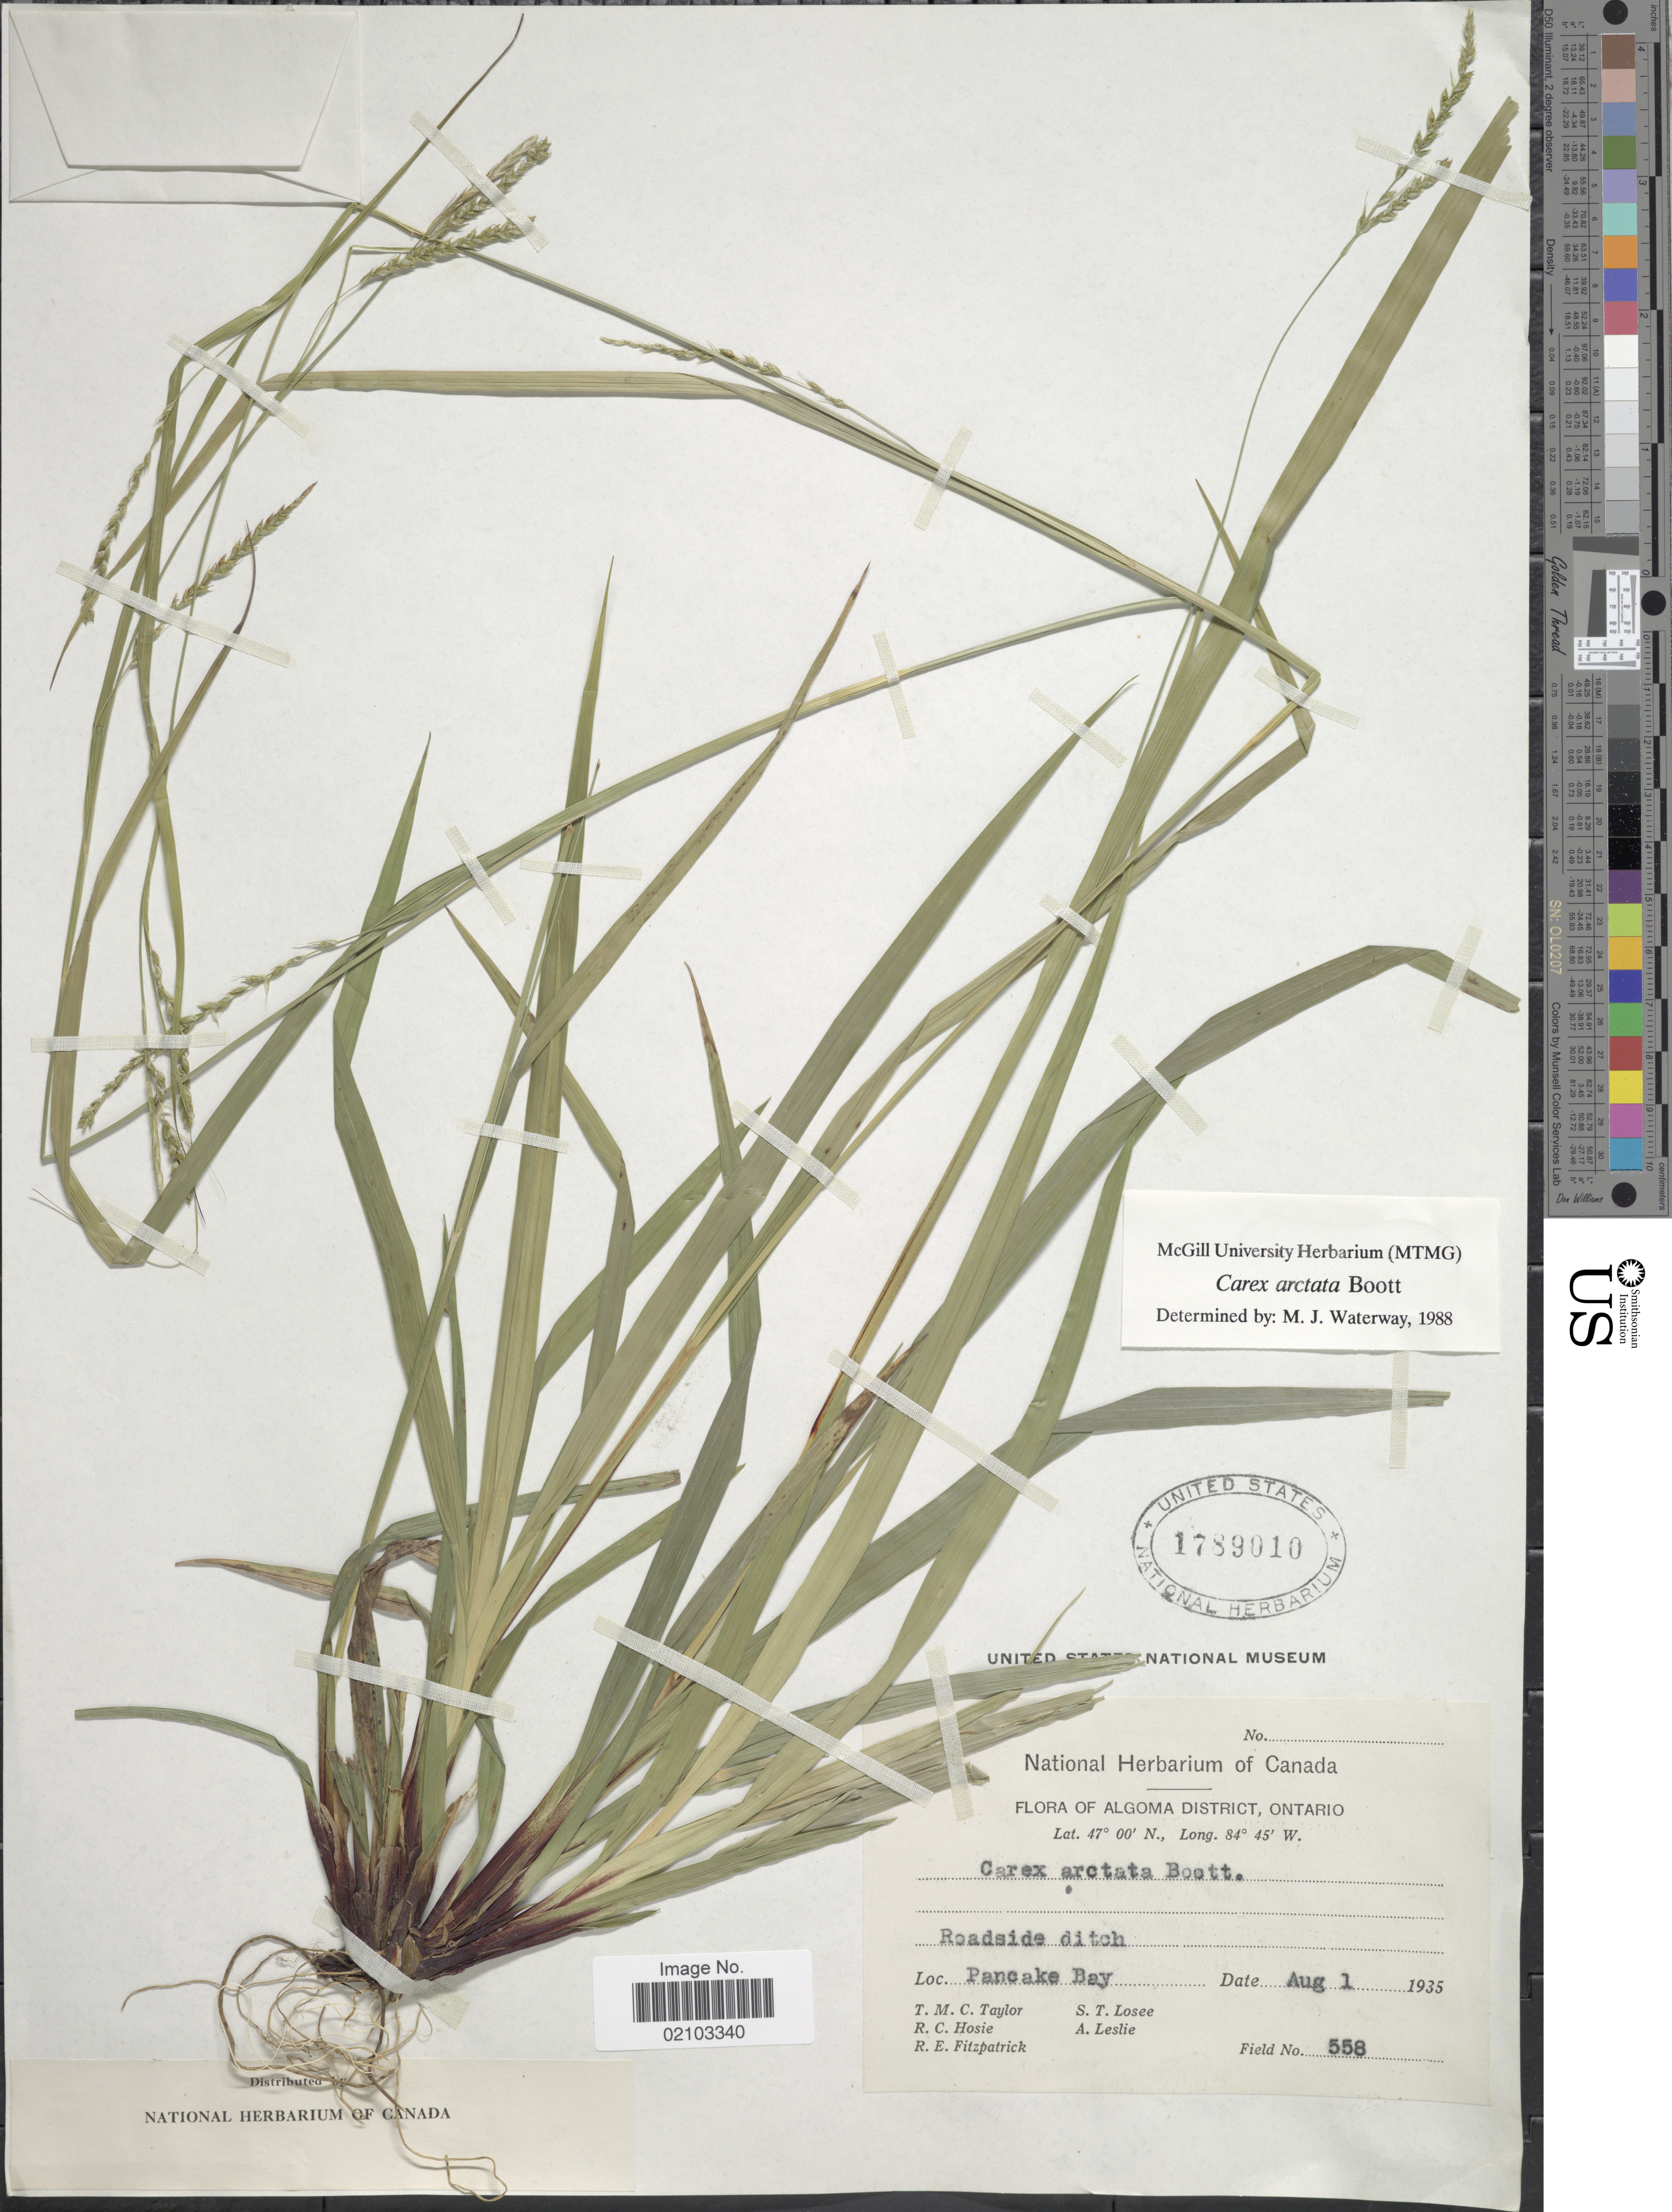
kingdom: Plantae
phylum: Tracheophyta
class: Liliopsida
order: Poales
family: Cyperaceae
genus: Carex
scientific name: Carex arctata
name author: Boott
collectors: T. M. C. Taylor, R. Hosie, R. Fitzpatrick, S. Losee & A. Leslie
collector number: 558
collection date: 1935-08-01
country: Canada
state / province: Ontario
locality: Algoma District. Pancake Bay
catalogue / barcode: US 1789010